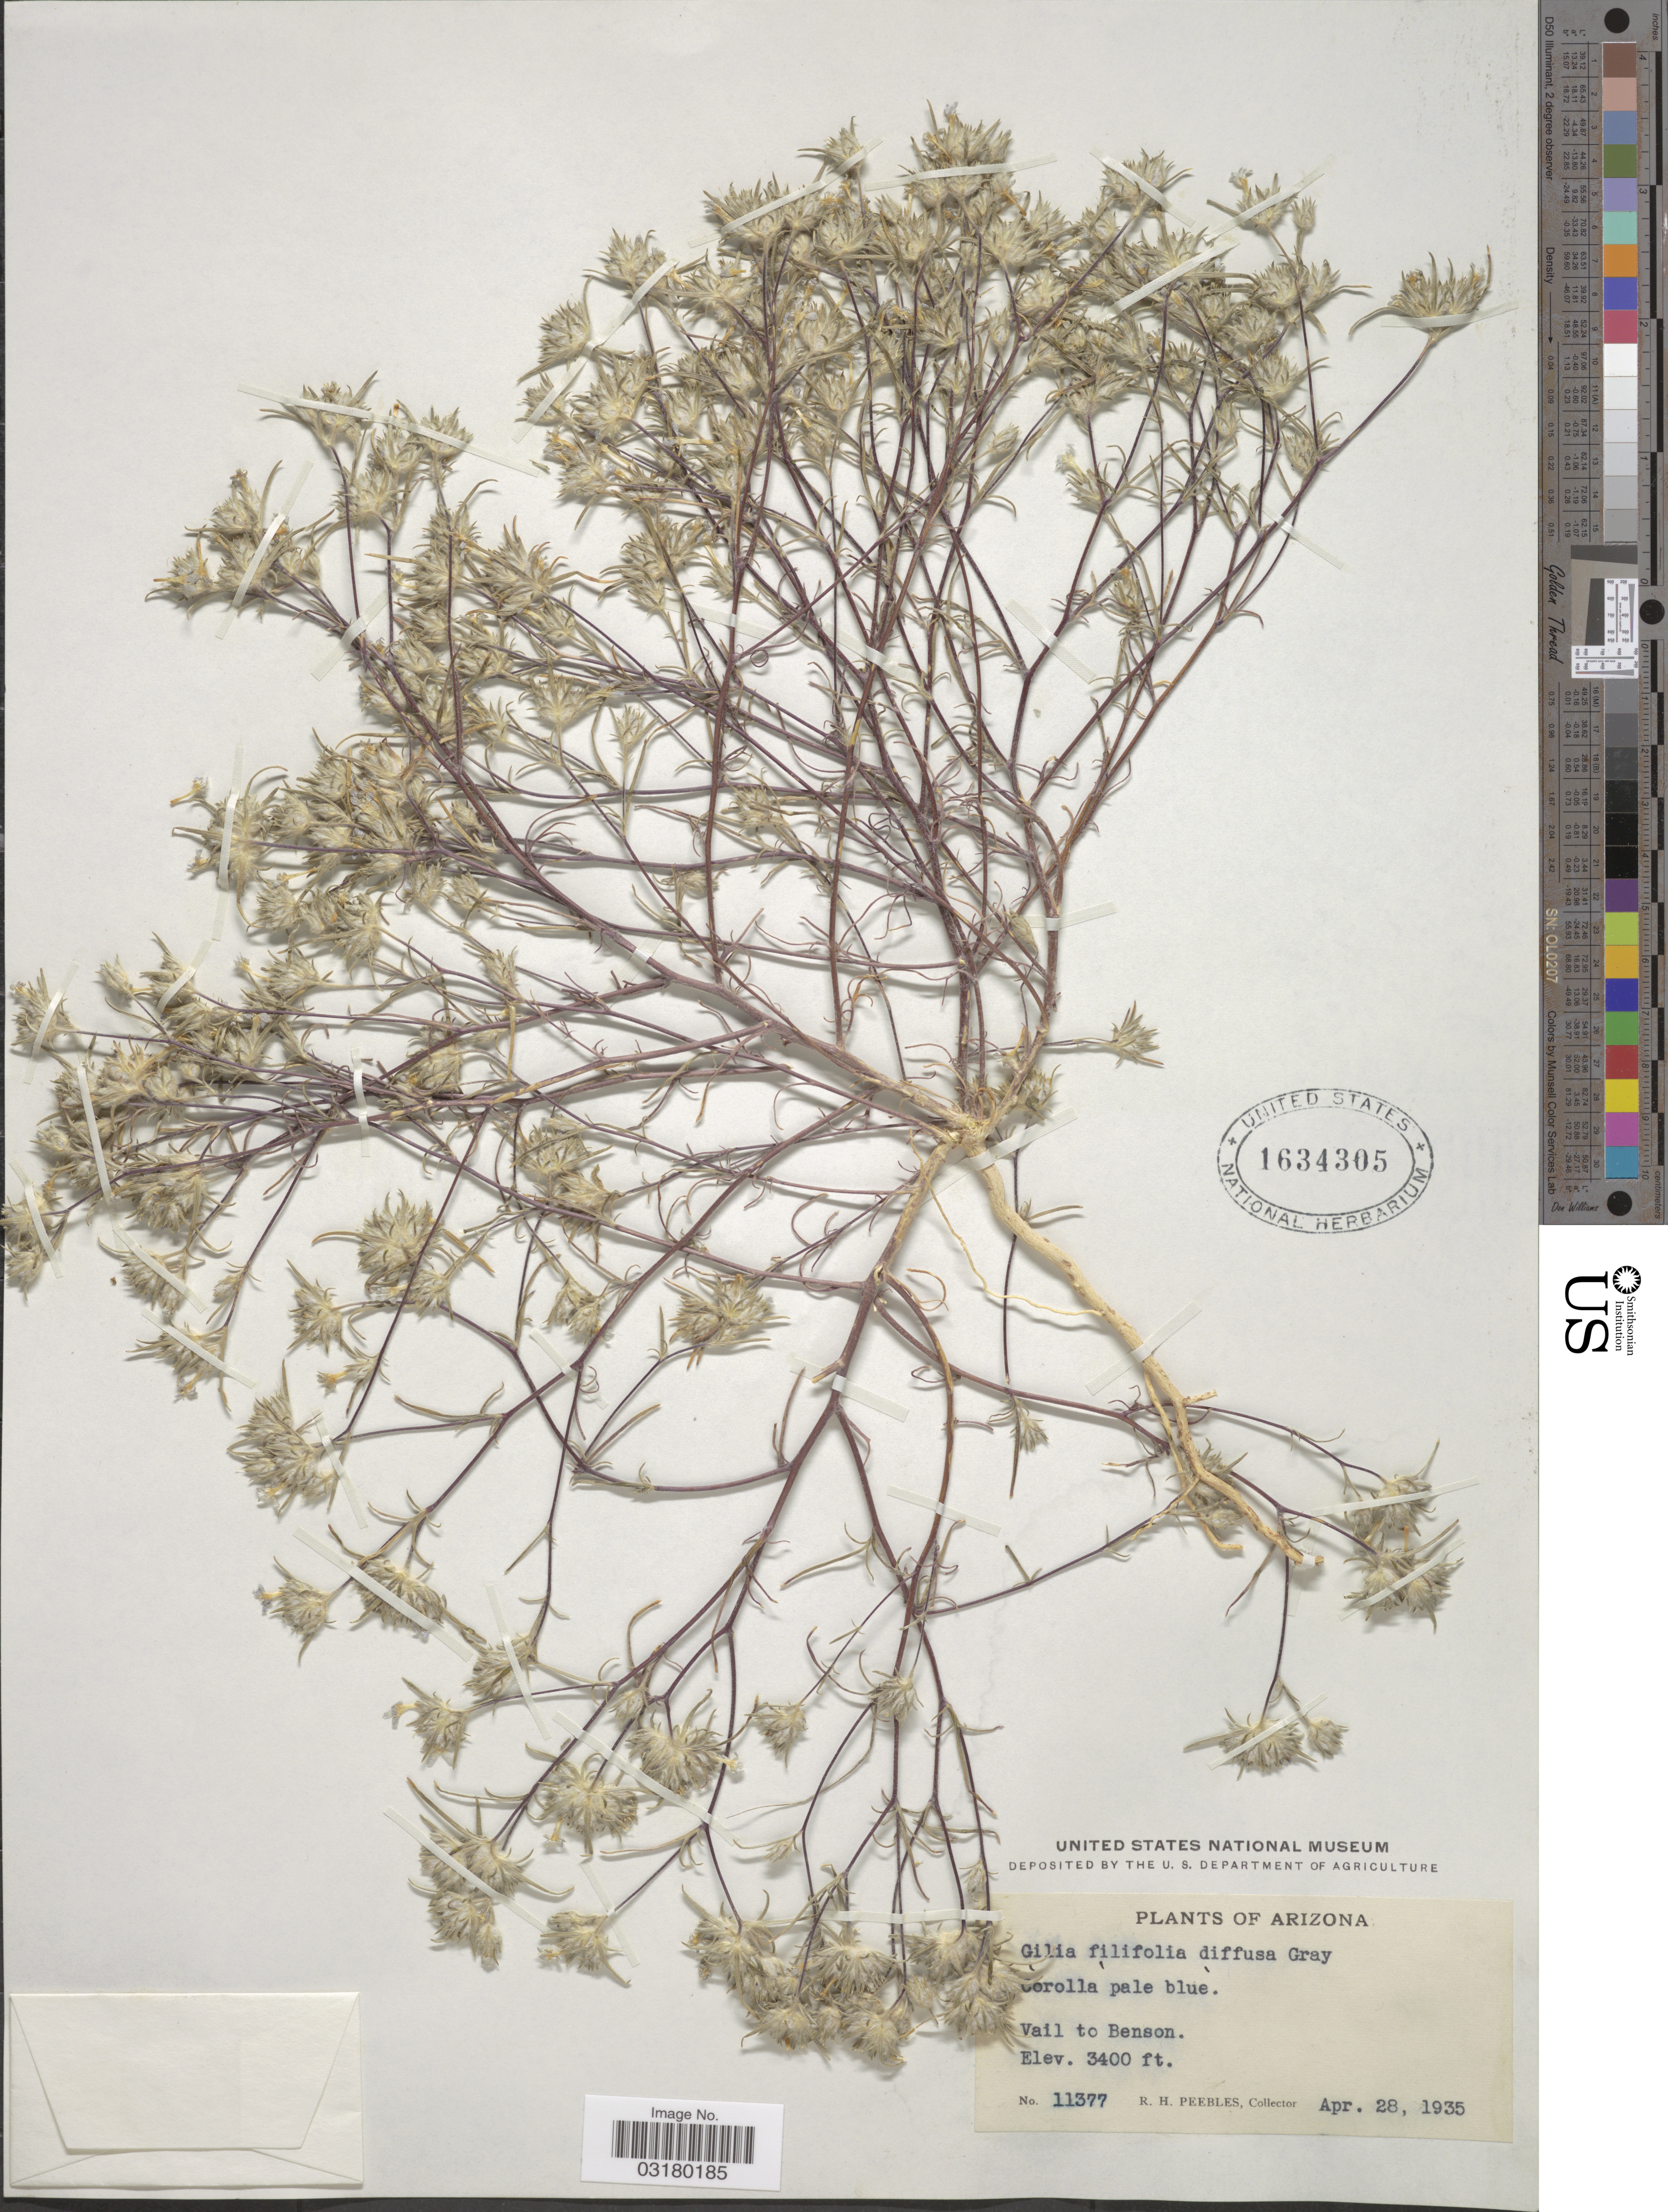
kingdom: Plantae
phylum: Tracheophyta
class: Magnoliopsida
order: Ericales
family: Polemoniaceae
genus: Eriastrum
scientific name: Eriastrum diffusum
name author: (A. Gray) H. Mason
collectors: R. H. Peebles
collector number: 11377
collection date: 1935-04-28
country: United States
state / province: Arizona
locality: Vail to Benson.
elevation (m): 1036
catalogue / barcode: US 1634305